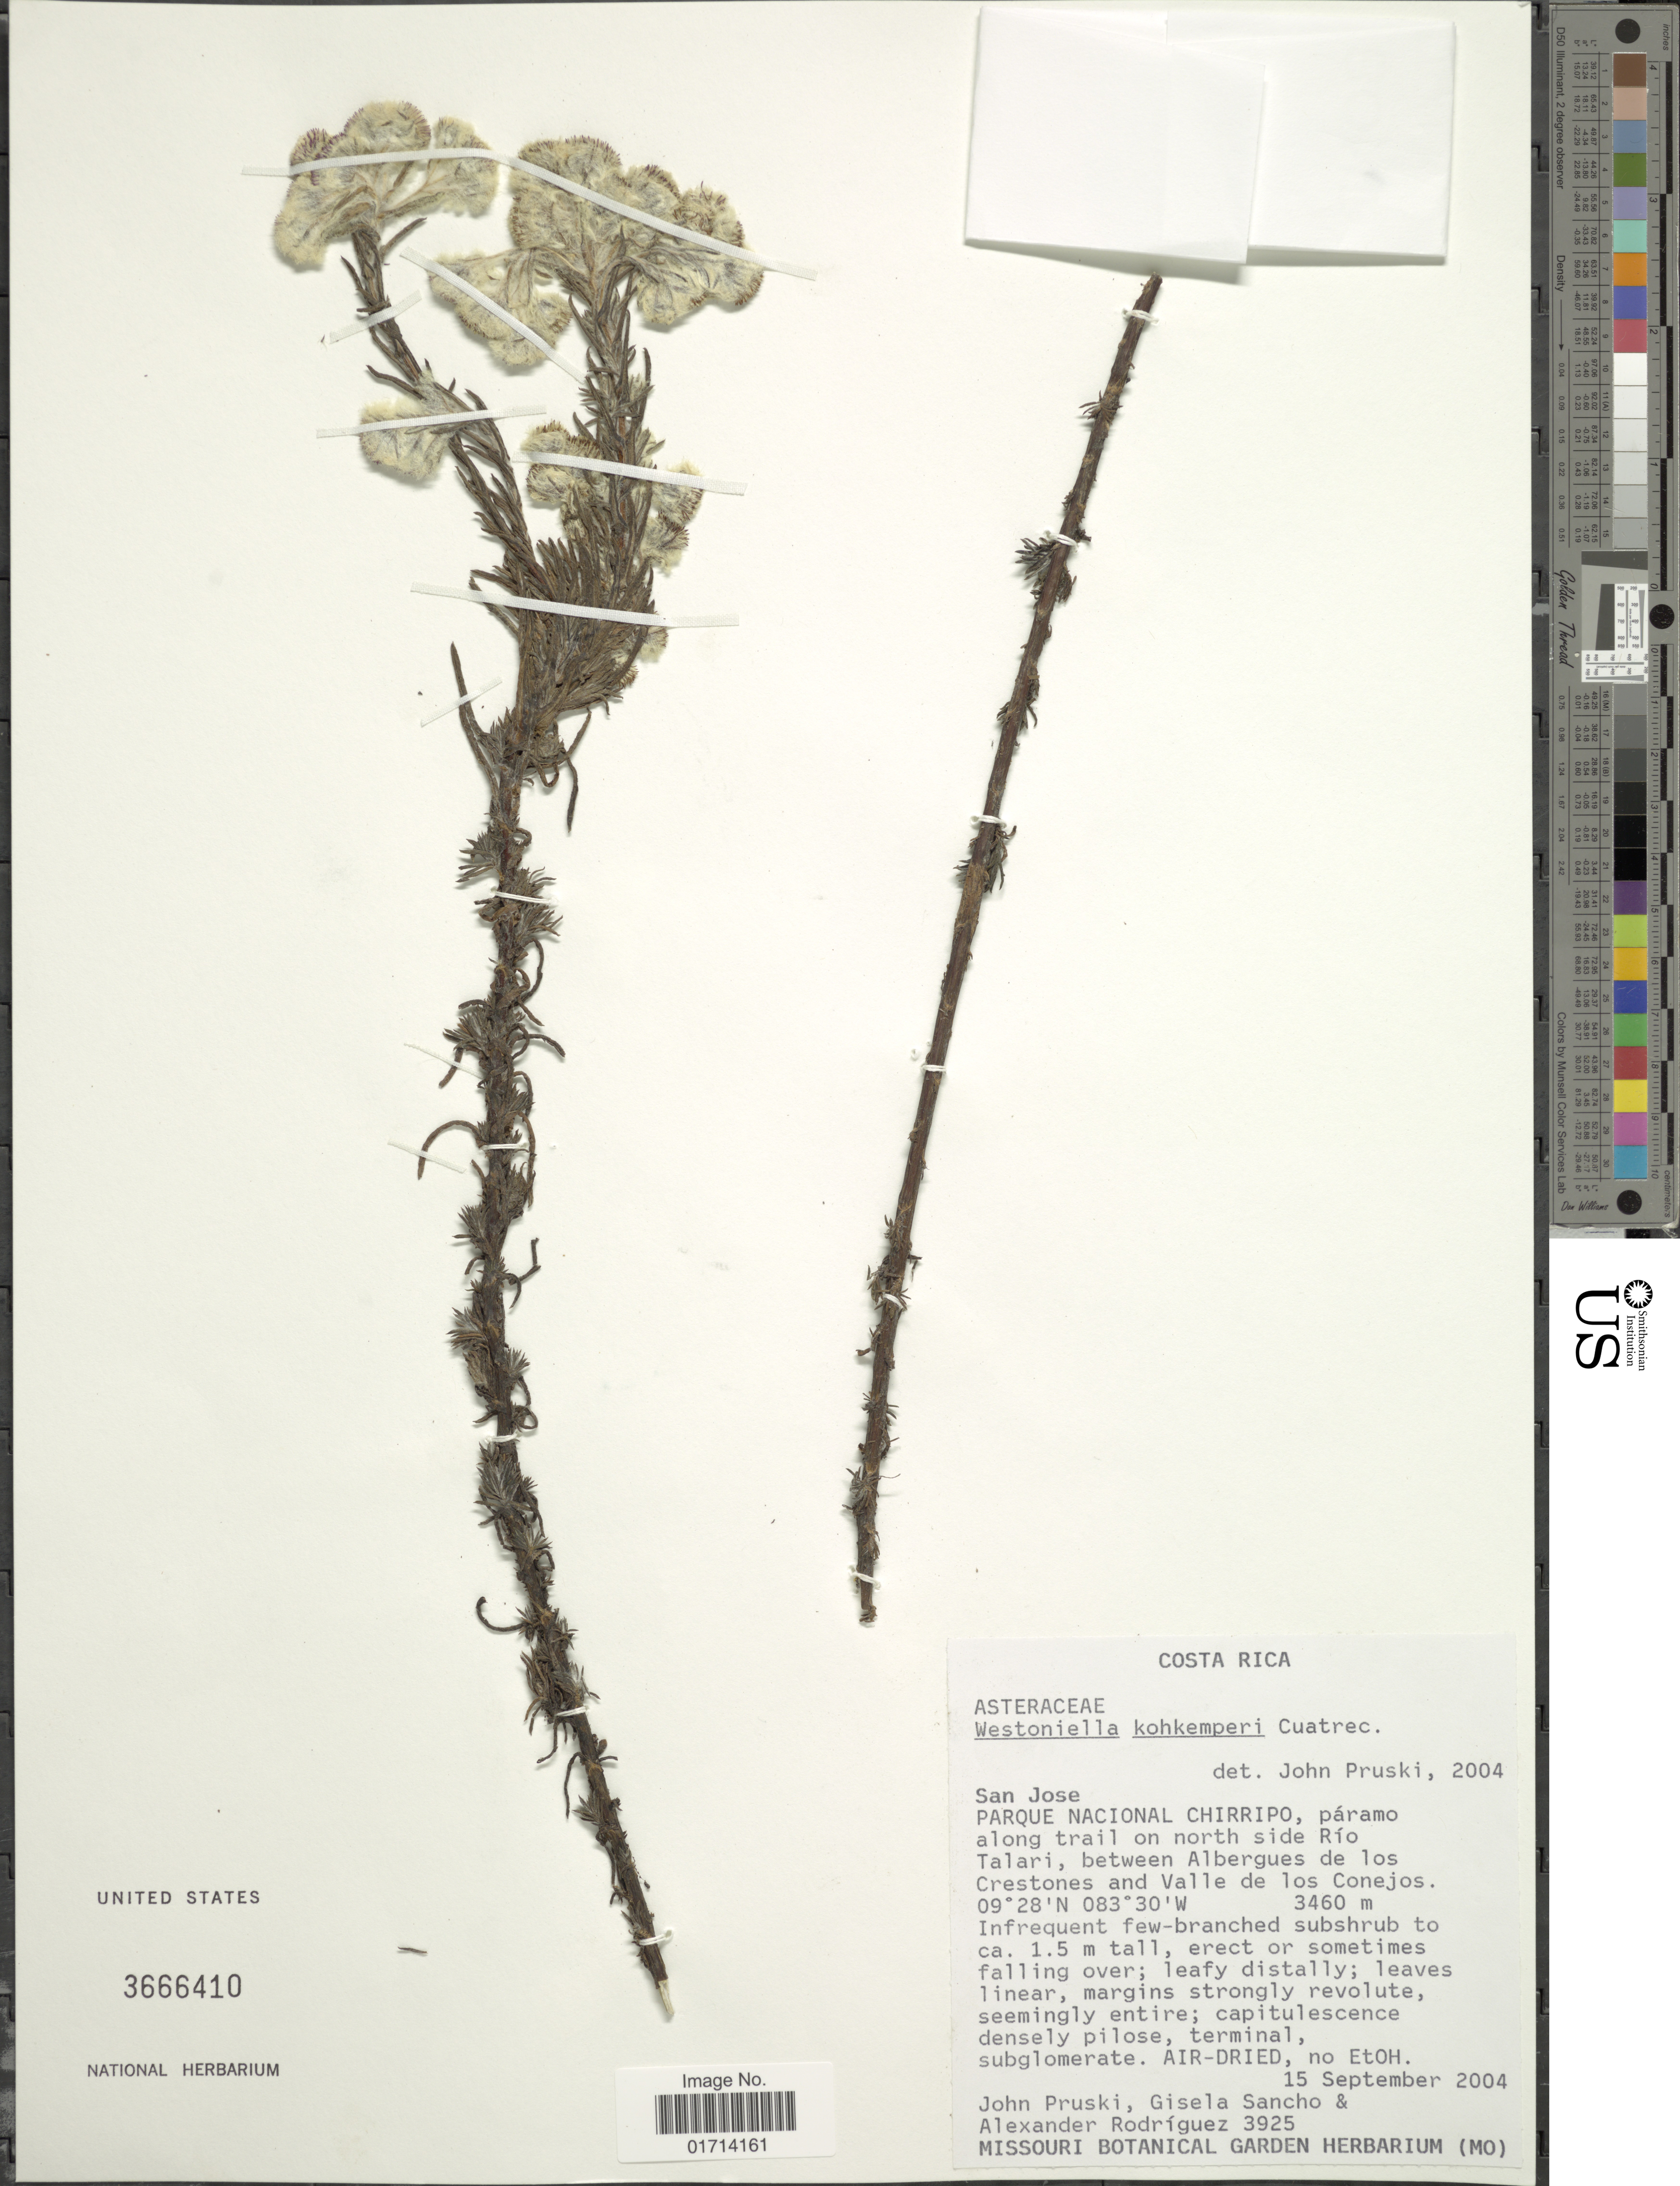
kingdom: Plantae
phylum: Tracheophyta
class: Magnoliopsida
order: Asterales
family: Asteraceae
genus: Westoniella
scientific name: Westoniella kohkemperi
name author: Cuatrec.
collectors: J. F. Pruski, G. Sancho & A. Rodríguez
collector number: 3925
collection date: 2004-09-15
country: Costa Rica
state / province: San José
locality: Parque Nacional Chirripo, paramo along trail on north side Rio Talari, between Albergues de los Crestones and Valle de los Conejos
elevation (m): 3460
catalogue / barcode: US 3666410